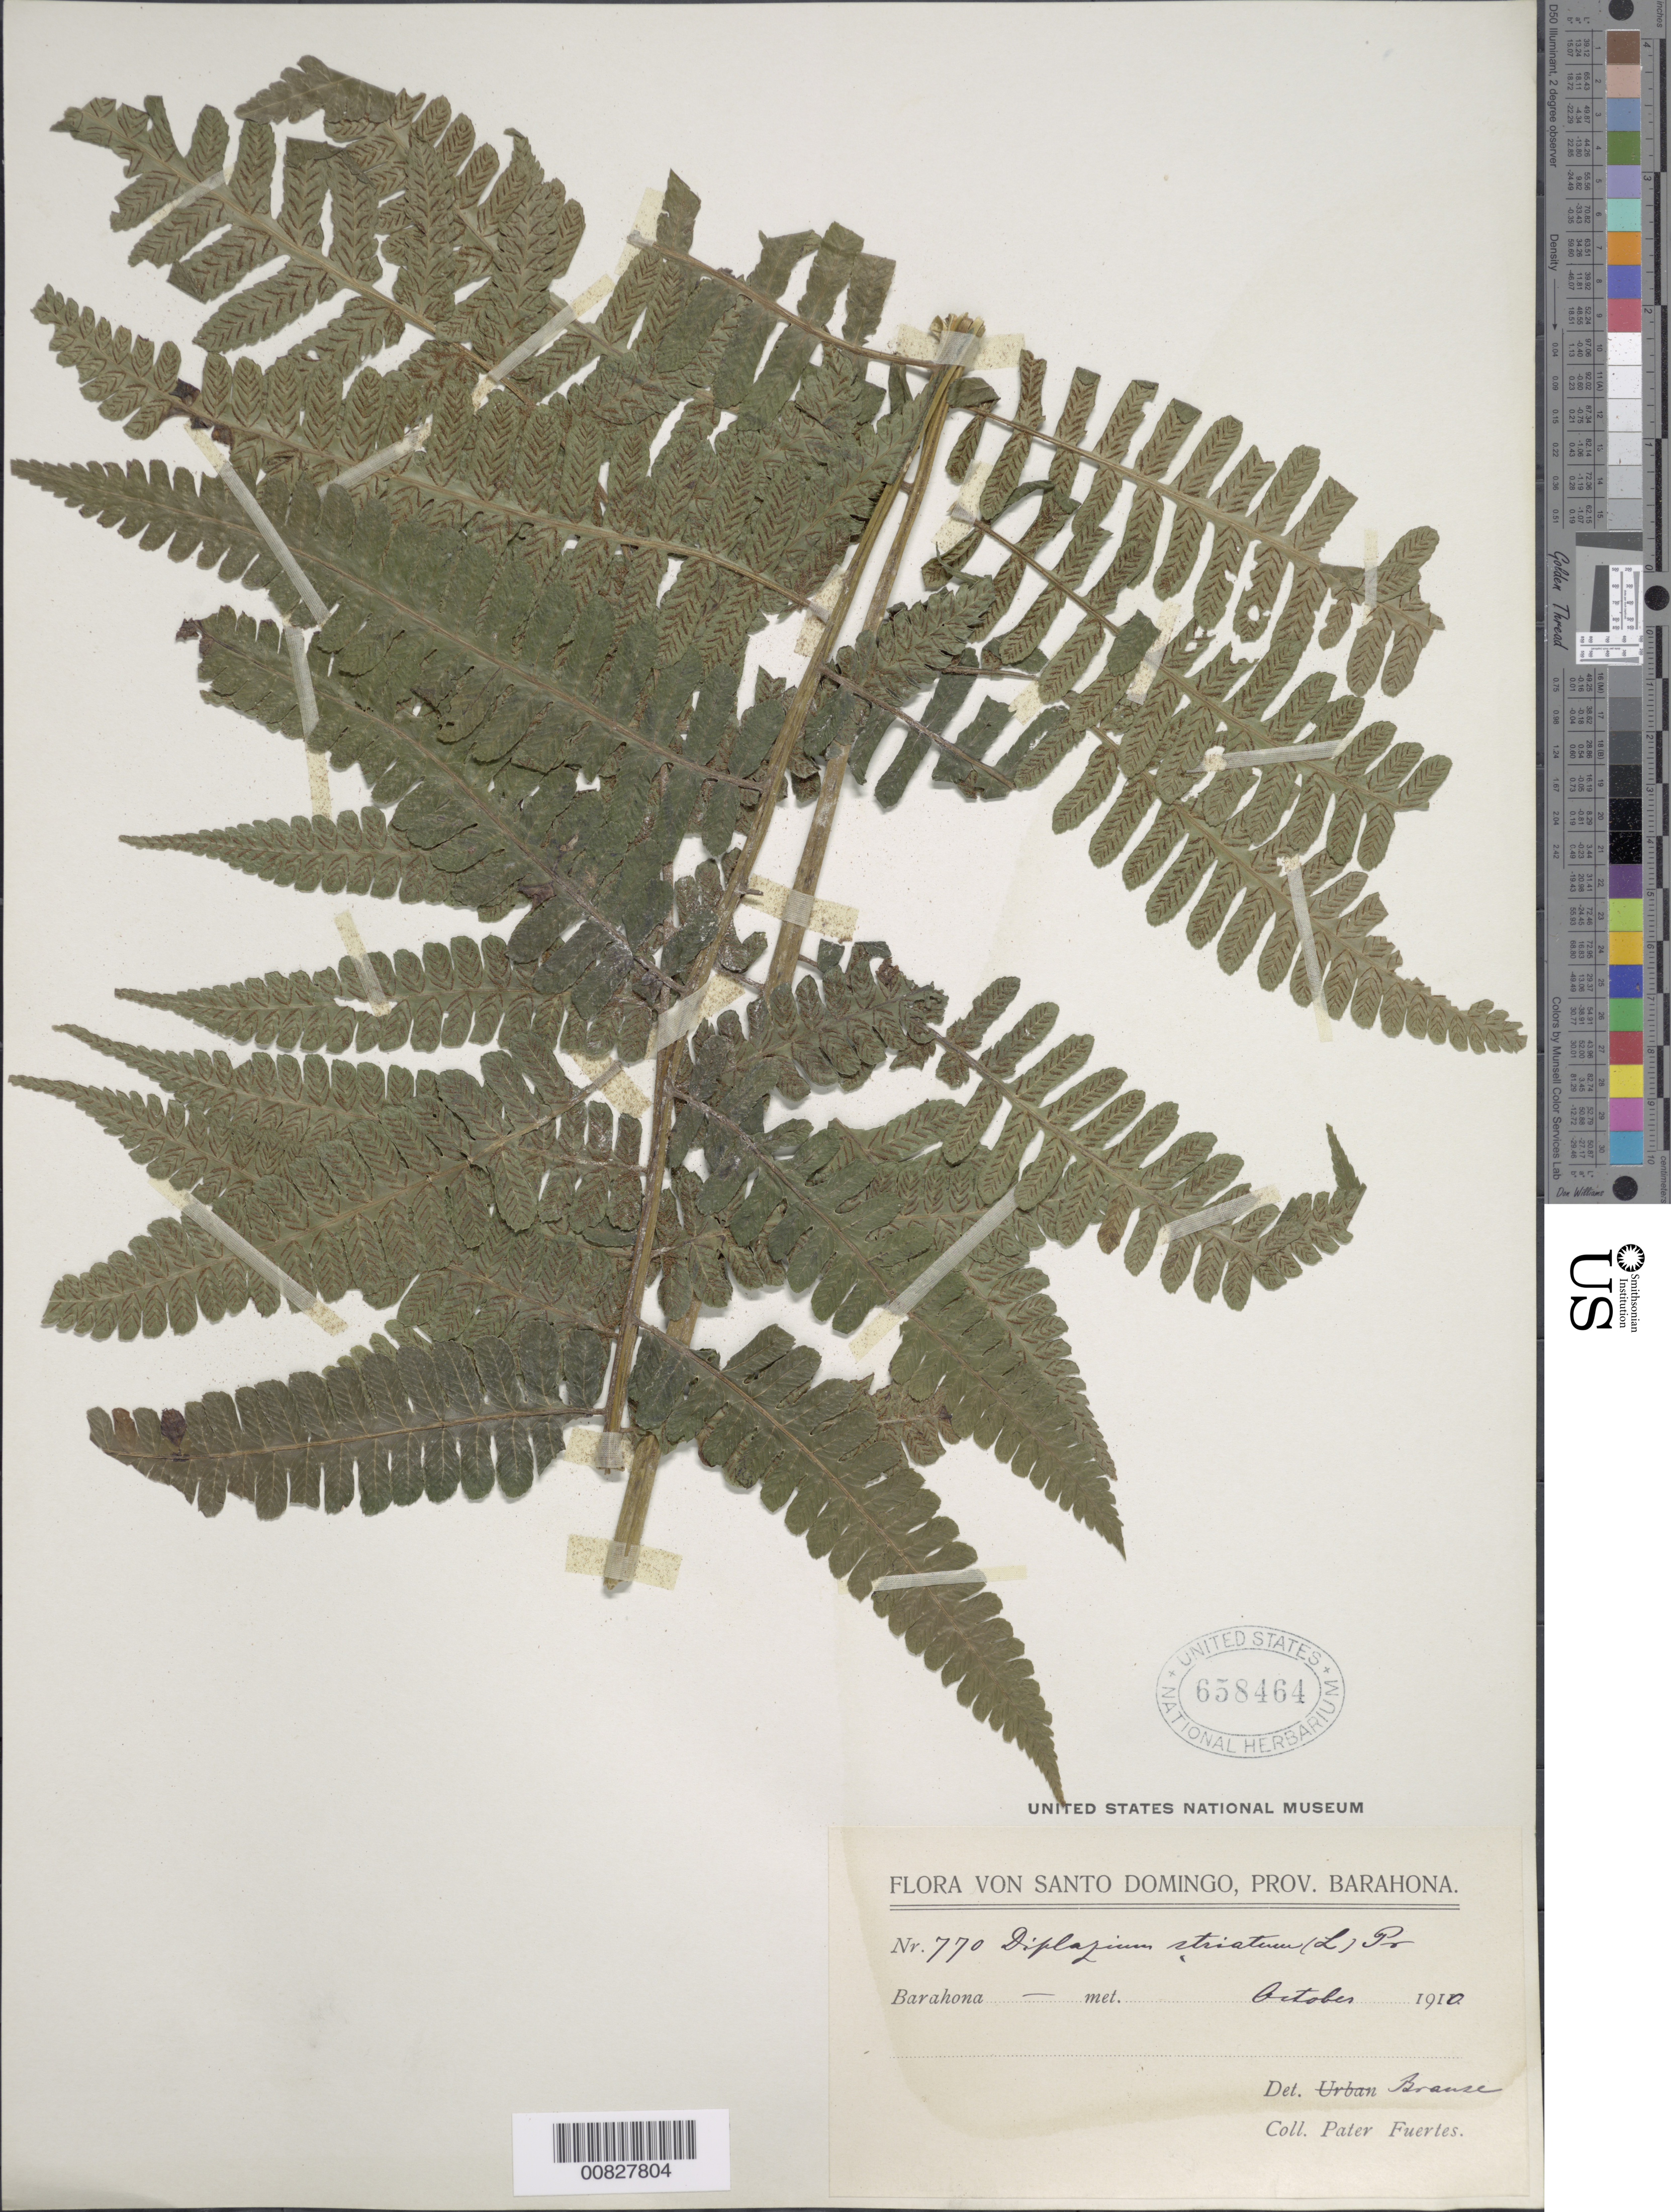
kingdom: Plantae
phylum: Tracheophyta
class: Polypodiopsida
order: Polypodiales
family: Athyriaceae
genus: Diplazium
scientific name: Diplazium striatum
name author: (L.) C. Presl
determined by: Brause, G. G. W.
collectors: M. D. Fuertes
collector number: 770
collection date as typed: Oct 1910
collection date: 1910-10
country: Dominican Republic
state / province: Barahona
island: Hispaniola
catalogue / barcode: US 658464